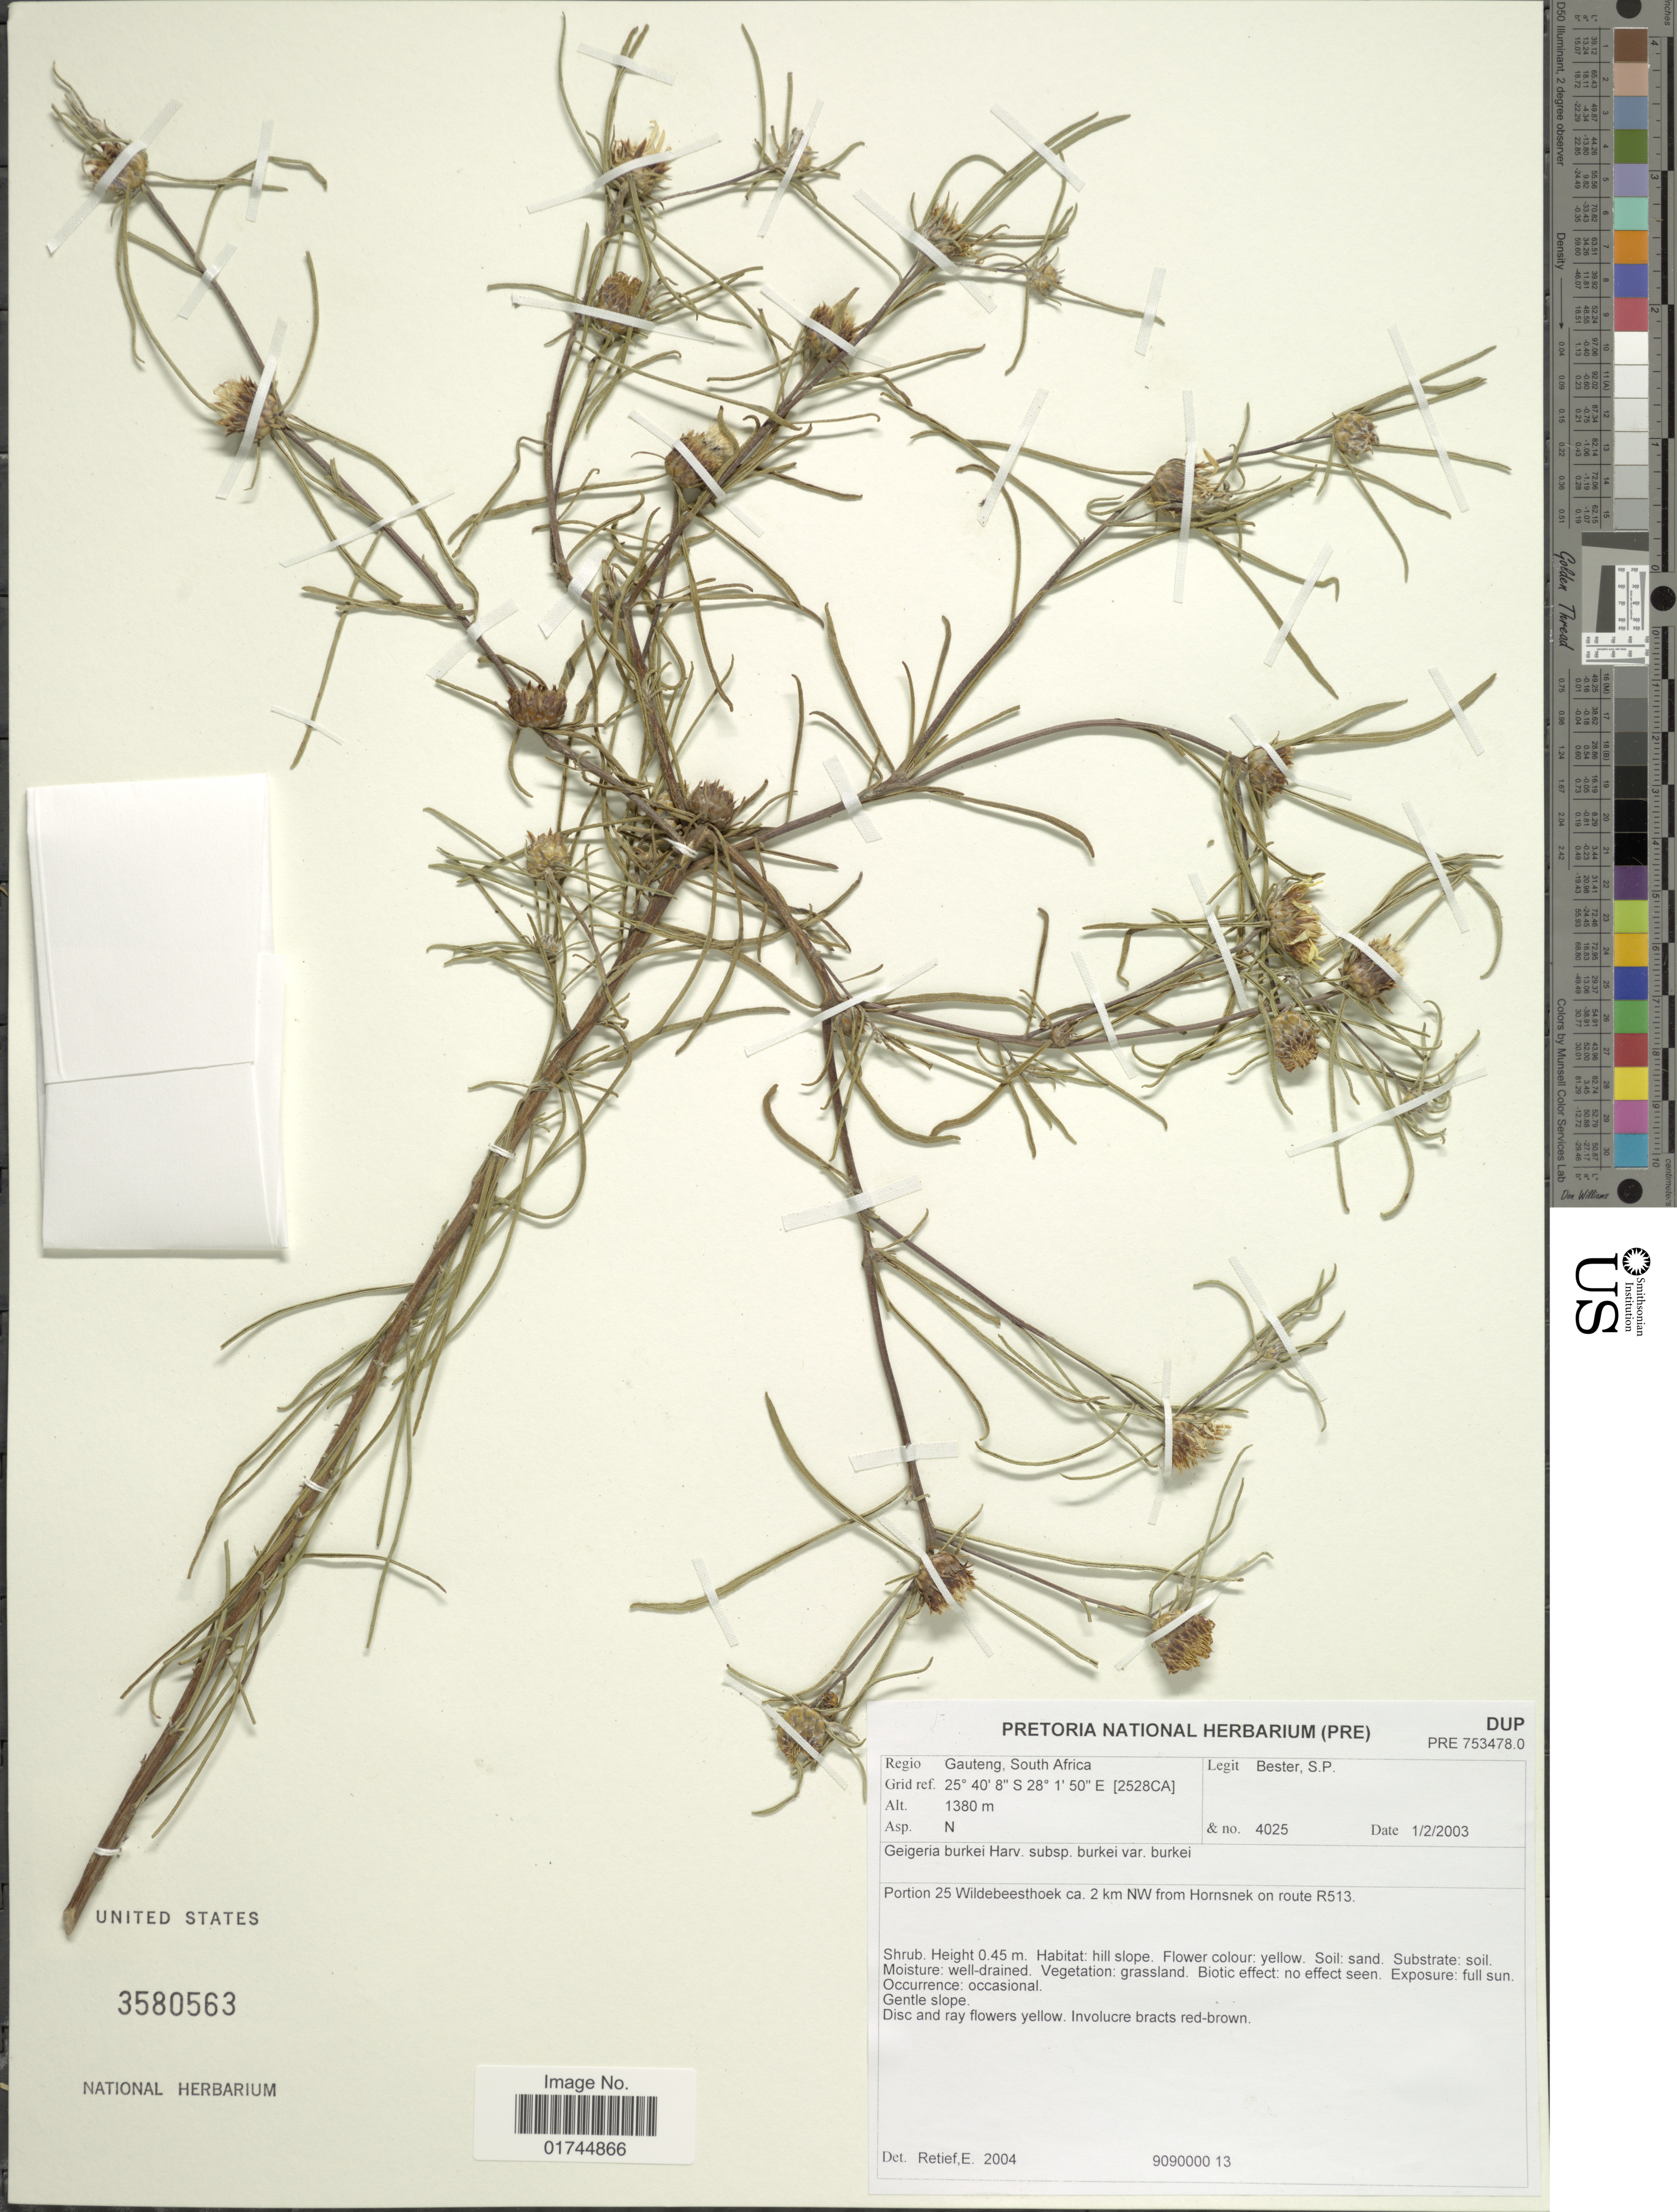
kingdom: Plantae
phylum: Tracheophyta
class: Magnoliopsida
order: Asterales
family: Asteraceae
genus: Geigeria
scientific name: Geigeria burkei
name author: Harv.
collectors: S. Bester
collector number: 4025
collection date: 2003-02-01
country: South Africa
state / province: Gauteng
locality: Portion 25 Wildeveesthoek ca. 2km NW from Hornsnek on route R513.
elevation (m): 1380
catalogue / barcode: US 3580563